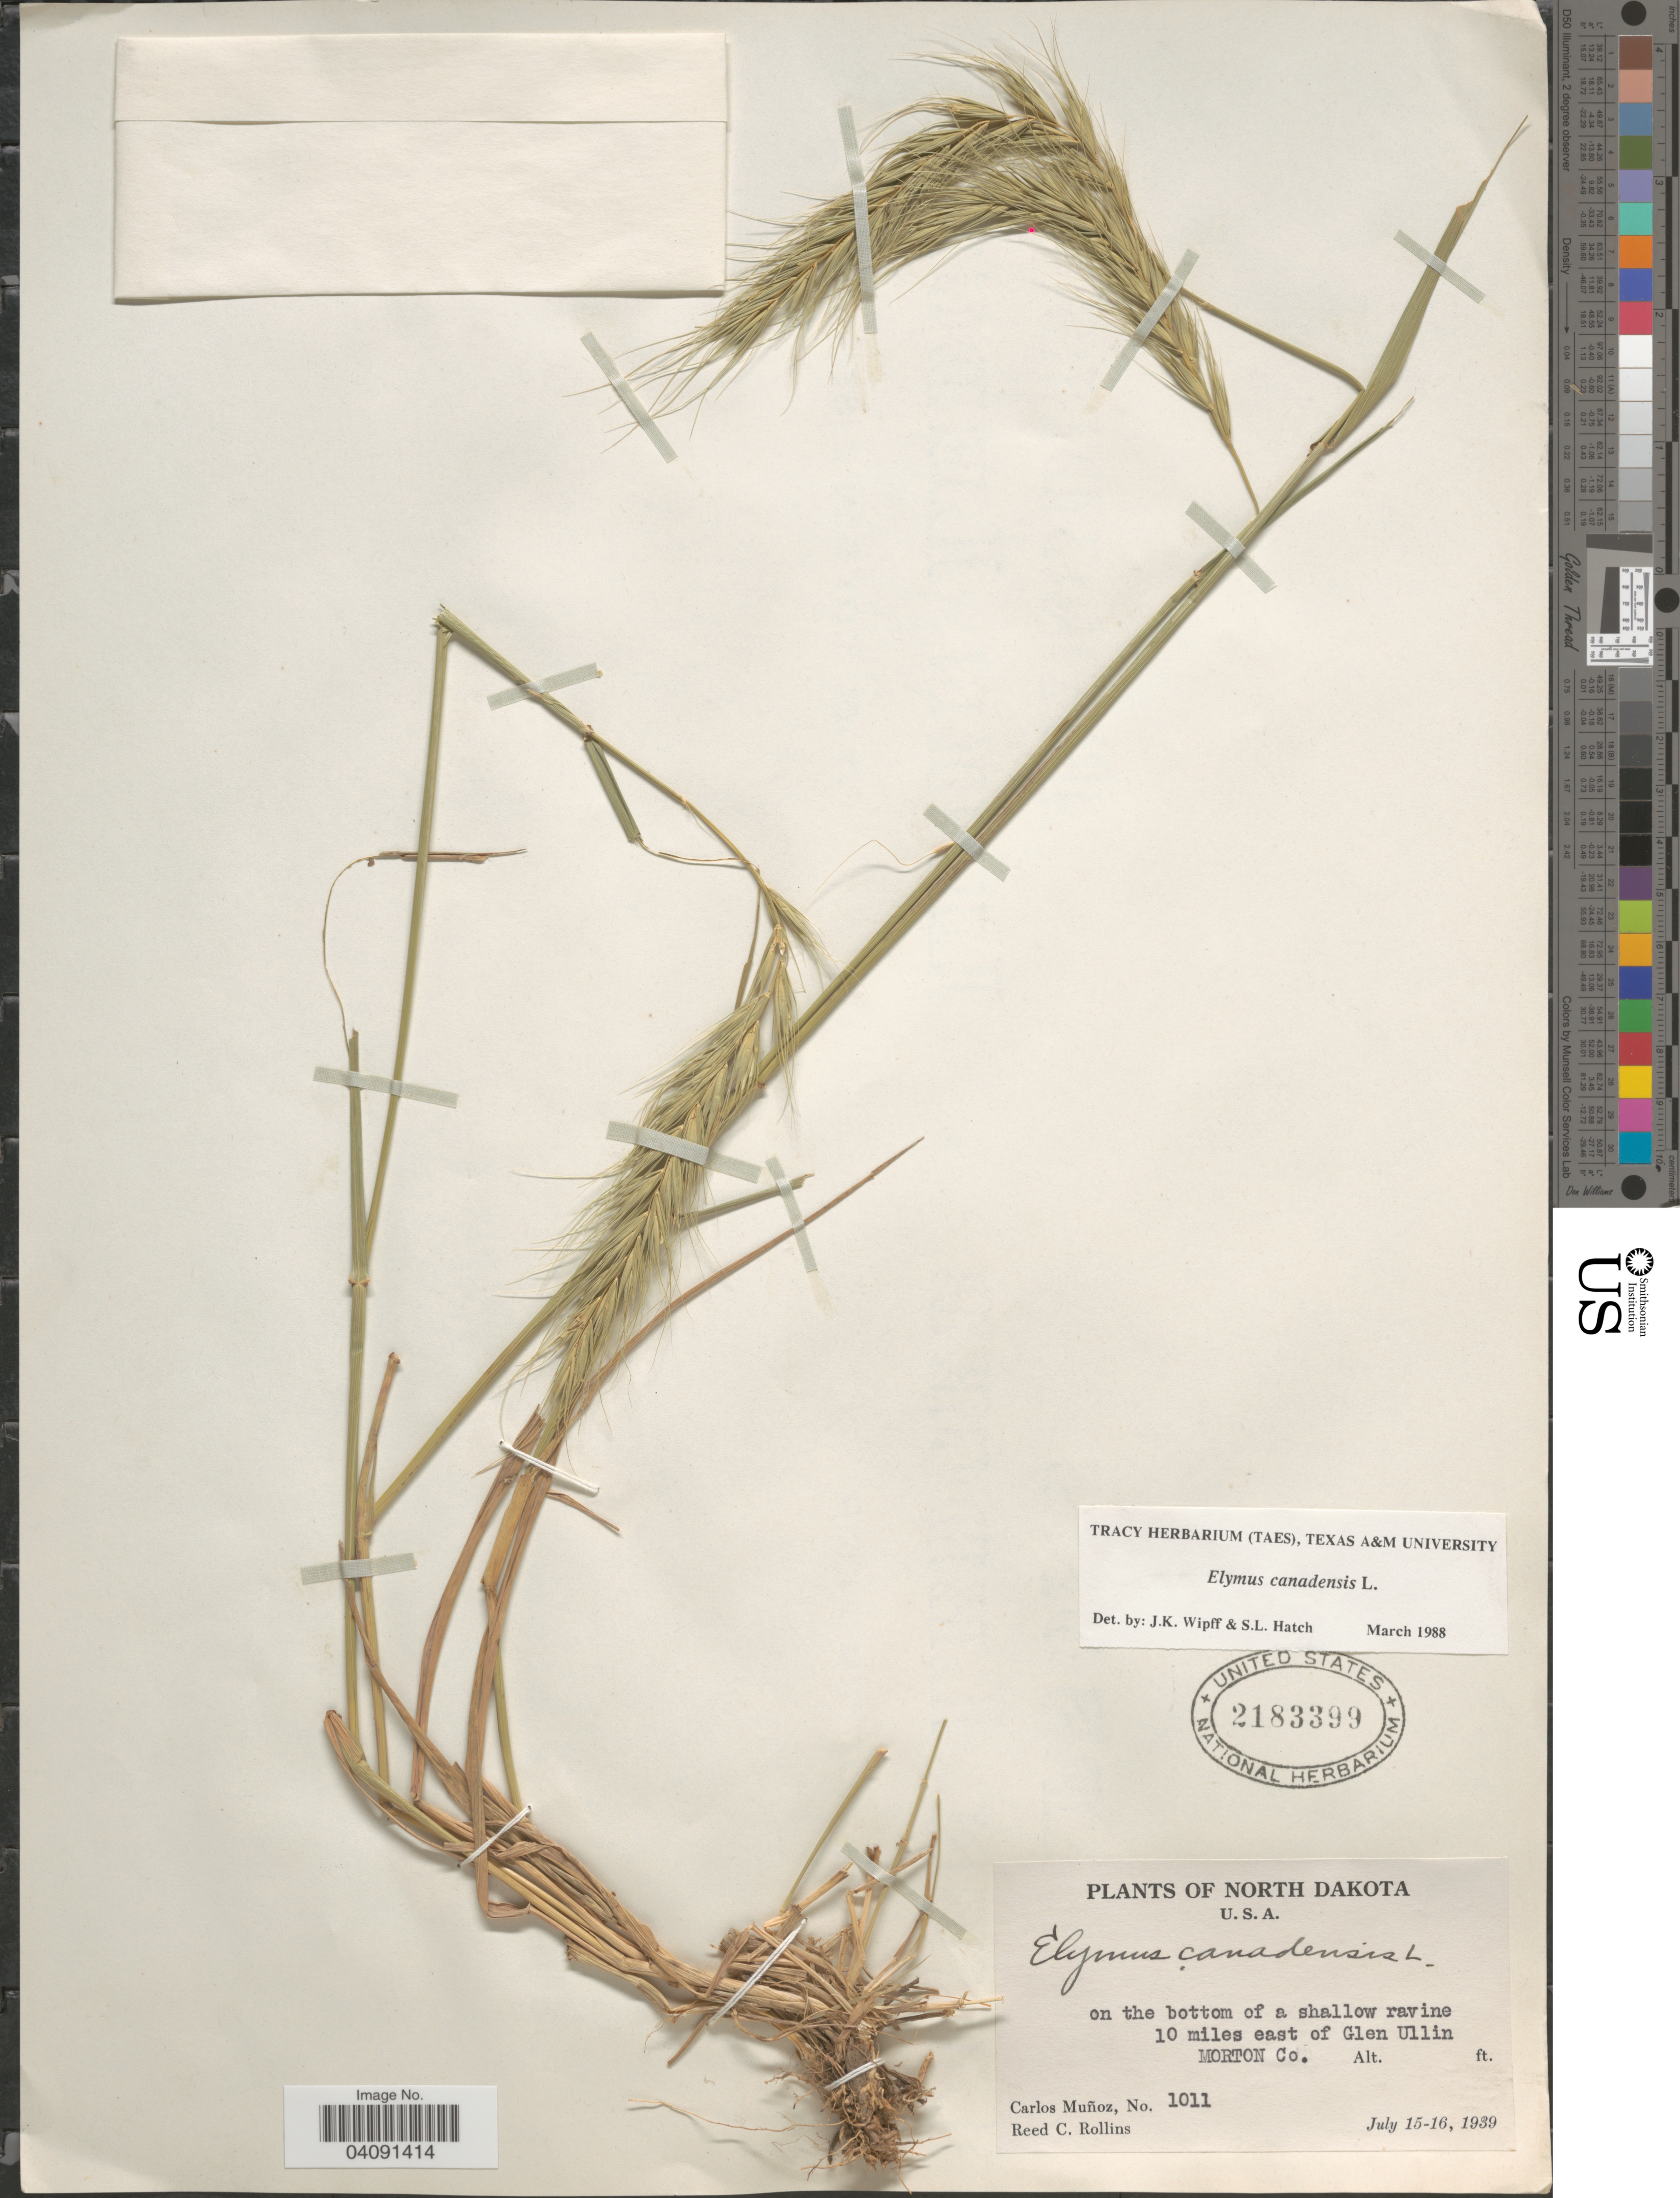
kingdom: Plantae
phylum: Tracheophyta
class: Liliopsida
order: Poales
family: Poaceae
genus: Elymus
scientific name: Elymus canadensis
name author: L.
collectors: C. Muñoz & R. C. Rollins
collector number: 1011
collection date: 1939-07-15/1939-07-16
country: United States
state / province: North Dakota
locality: On the bottom of a shallow ravine. 10 miles east of Glen Ullin. Morton Co.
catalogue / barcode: US 2183399